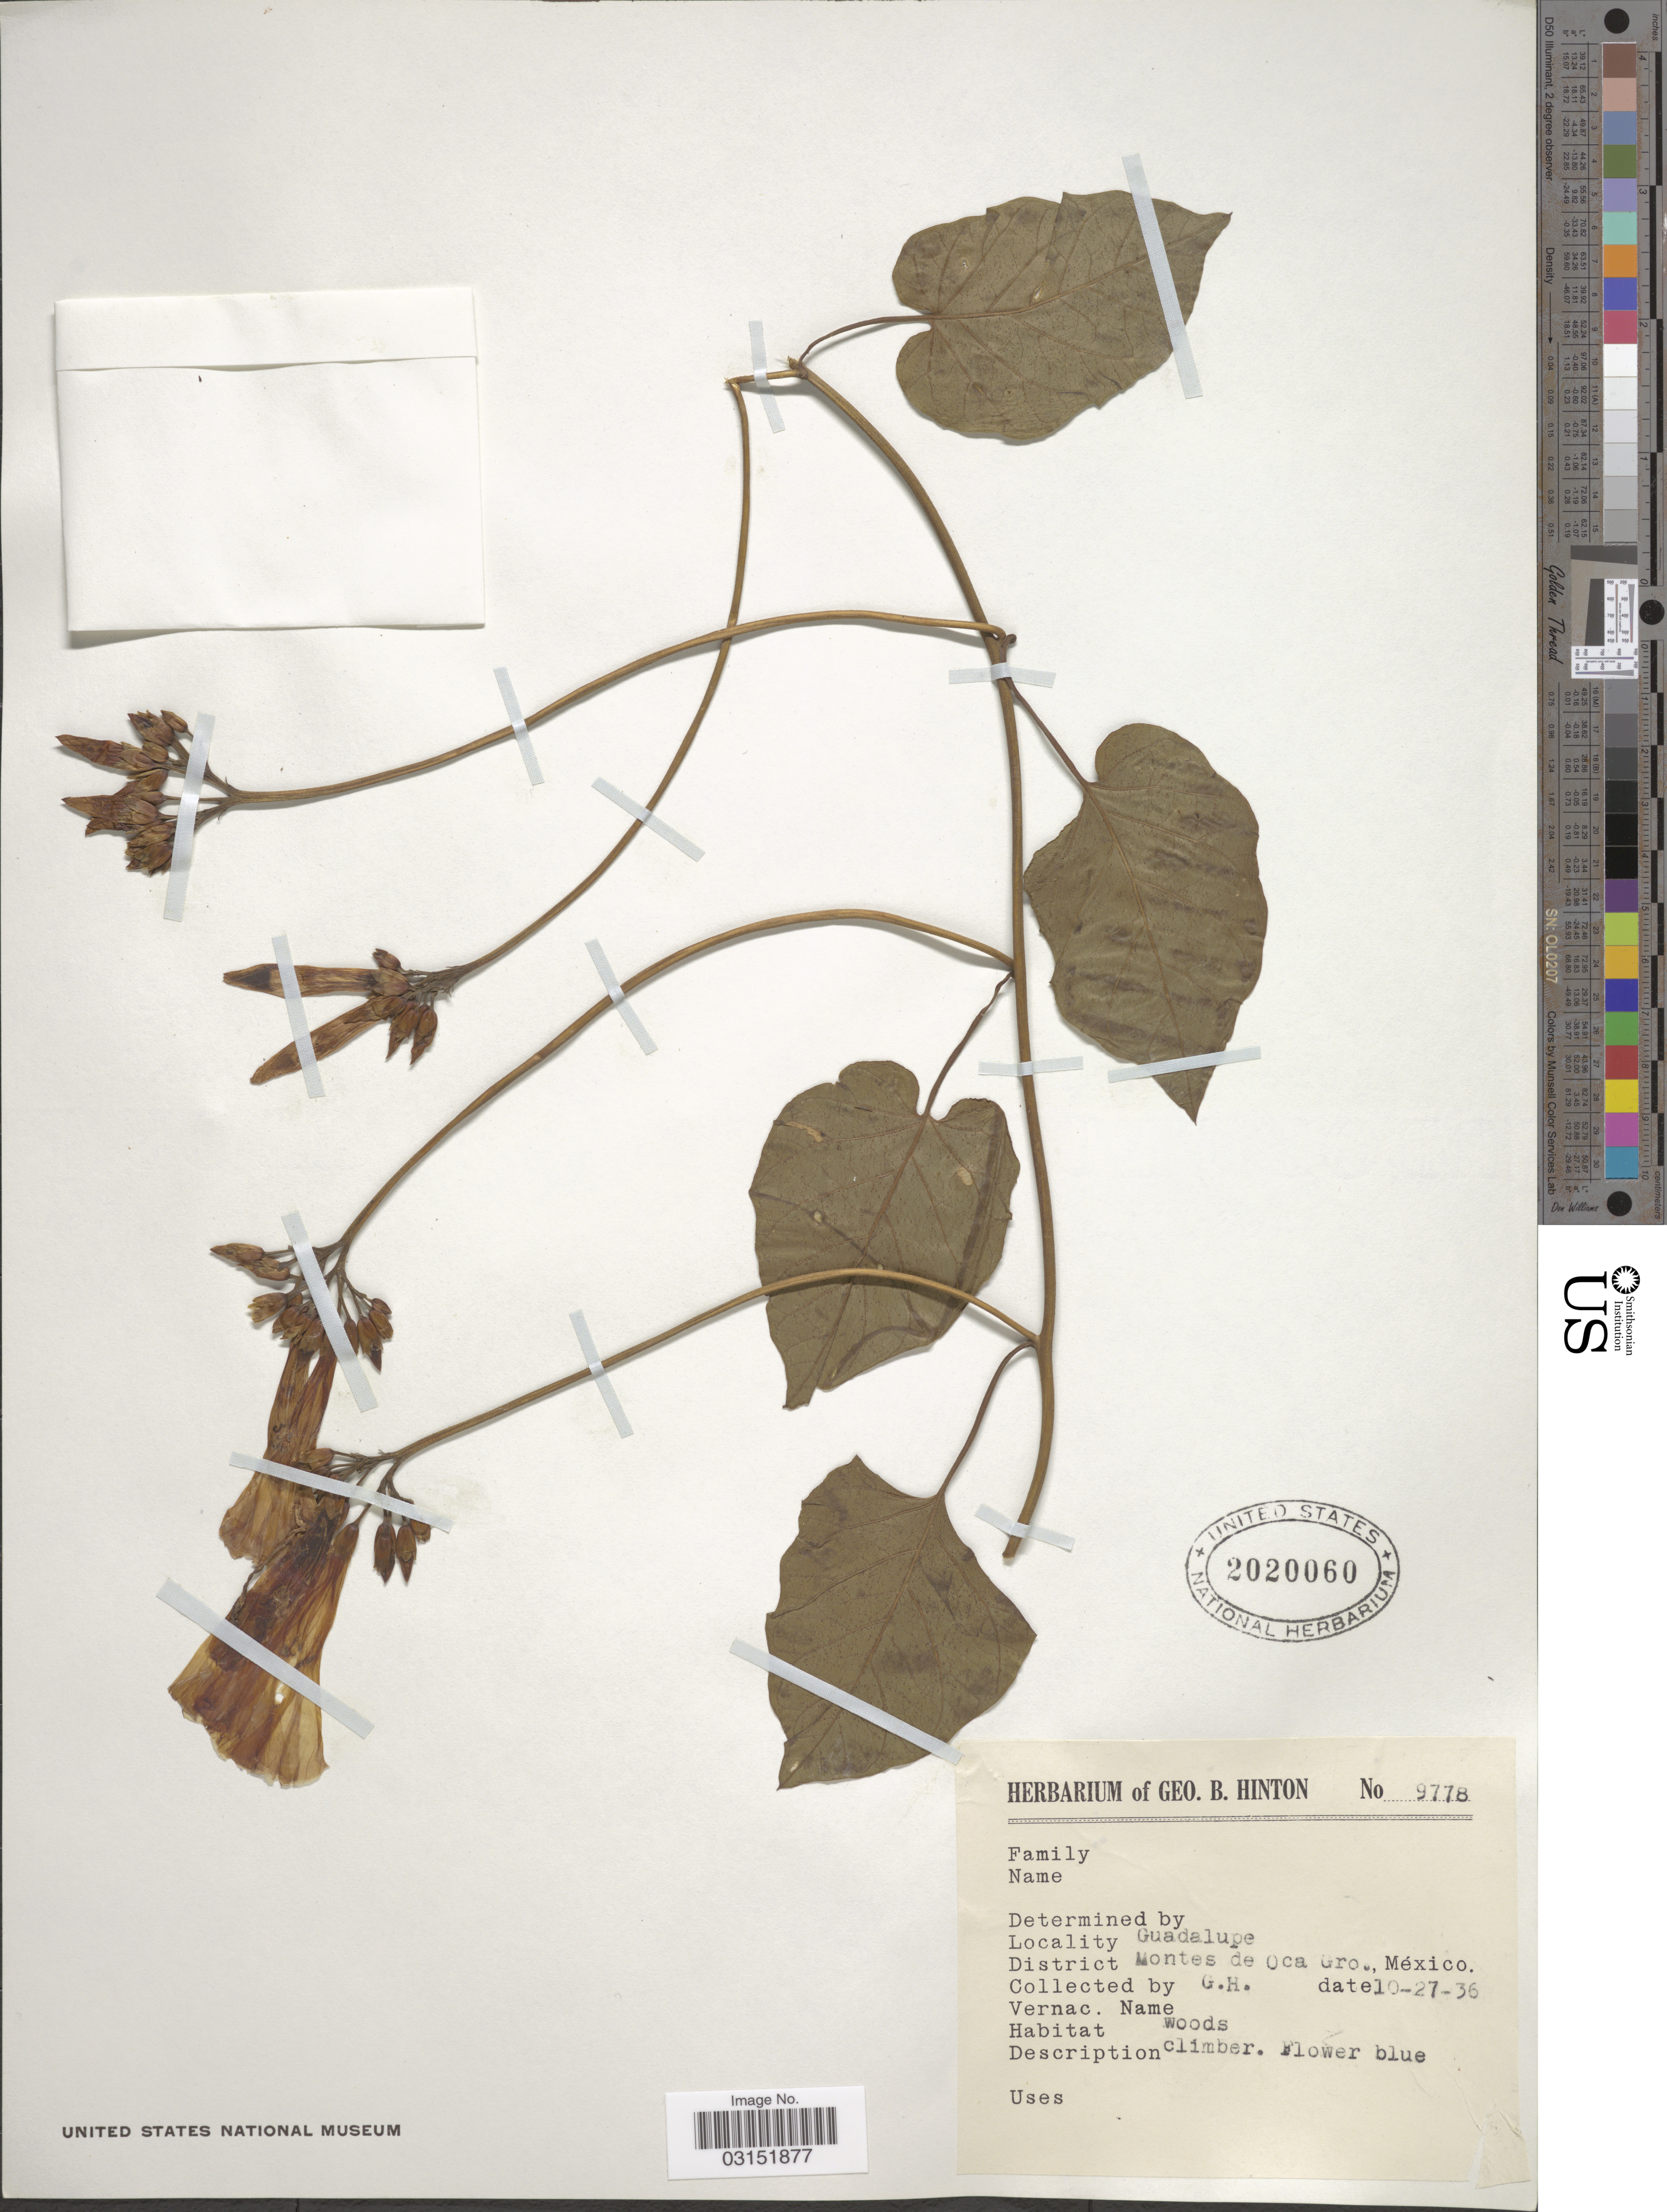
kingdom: Plantae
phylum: Tracheophyta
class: Magnoliopsida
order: Solanales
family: Convolvulaceae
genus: Ipomoea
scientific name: Ipomoea sp.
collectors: G. B. Hinton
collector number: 9778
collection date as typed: Transcribed d/m/y: 27/10/36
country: Mexico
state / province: Guerrero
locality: Guadalupe, District Montes de Oca.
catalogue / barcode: US 2020060